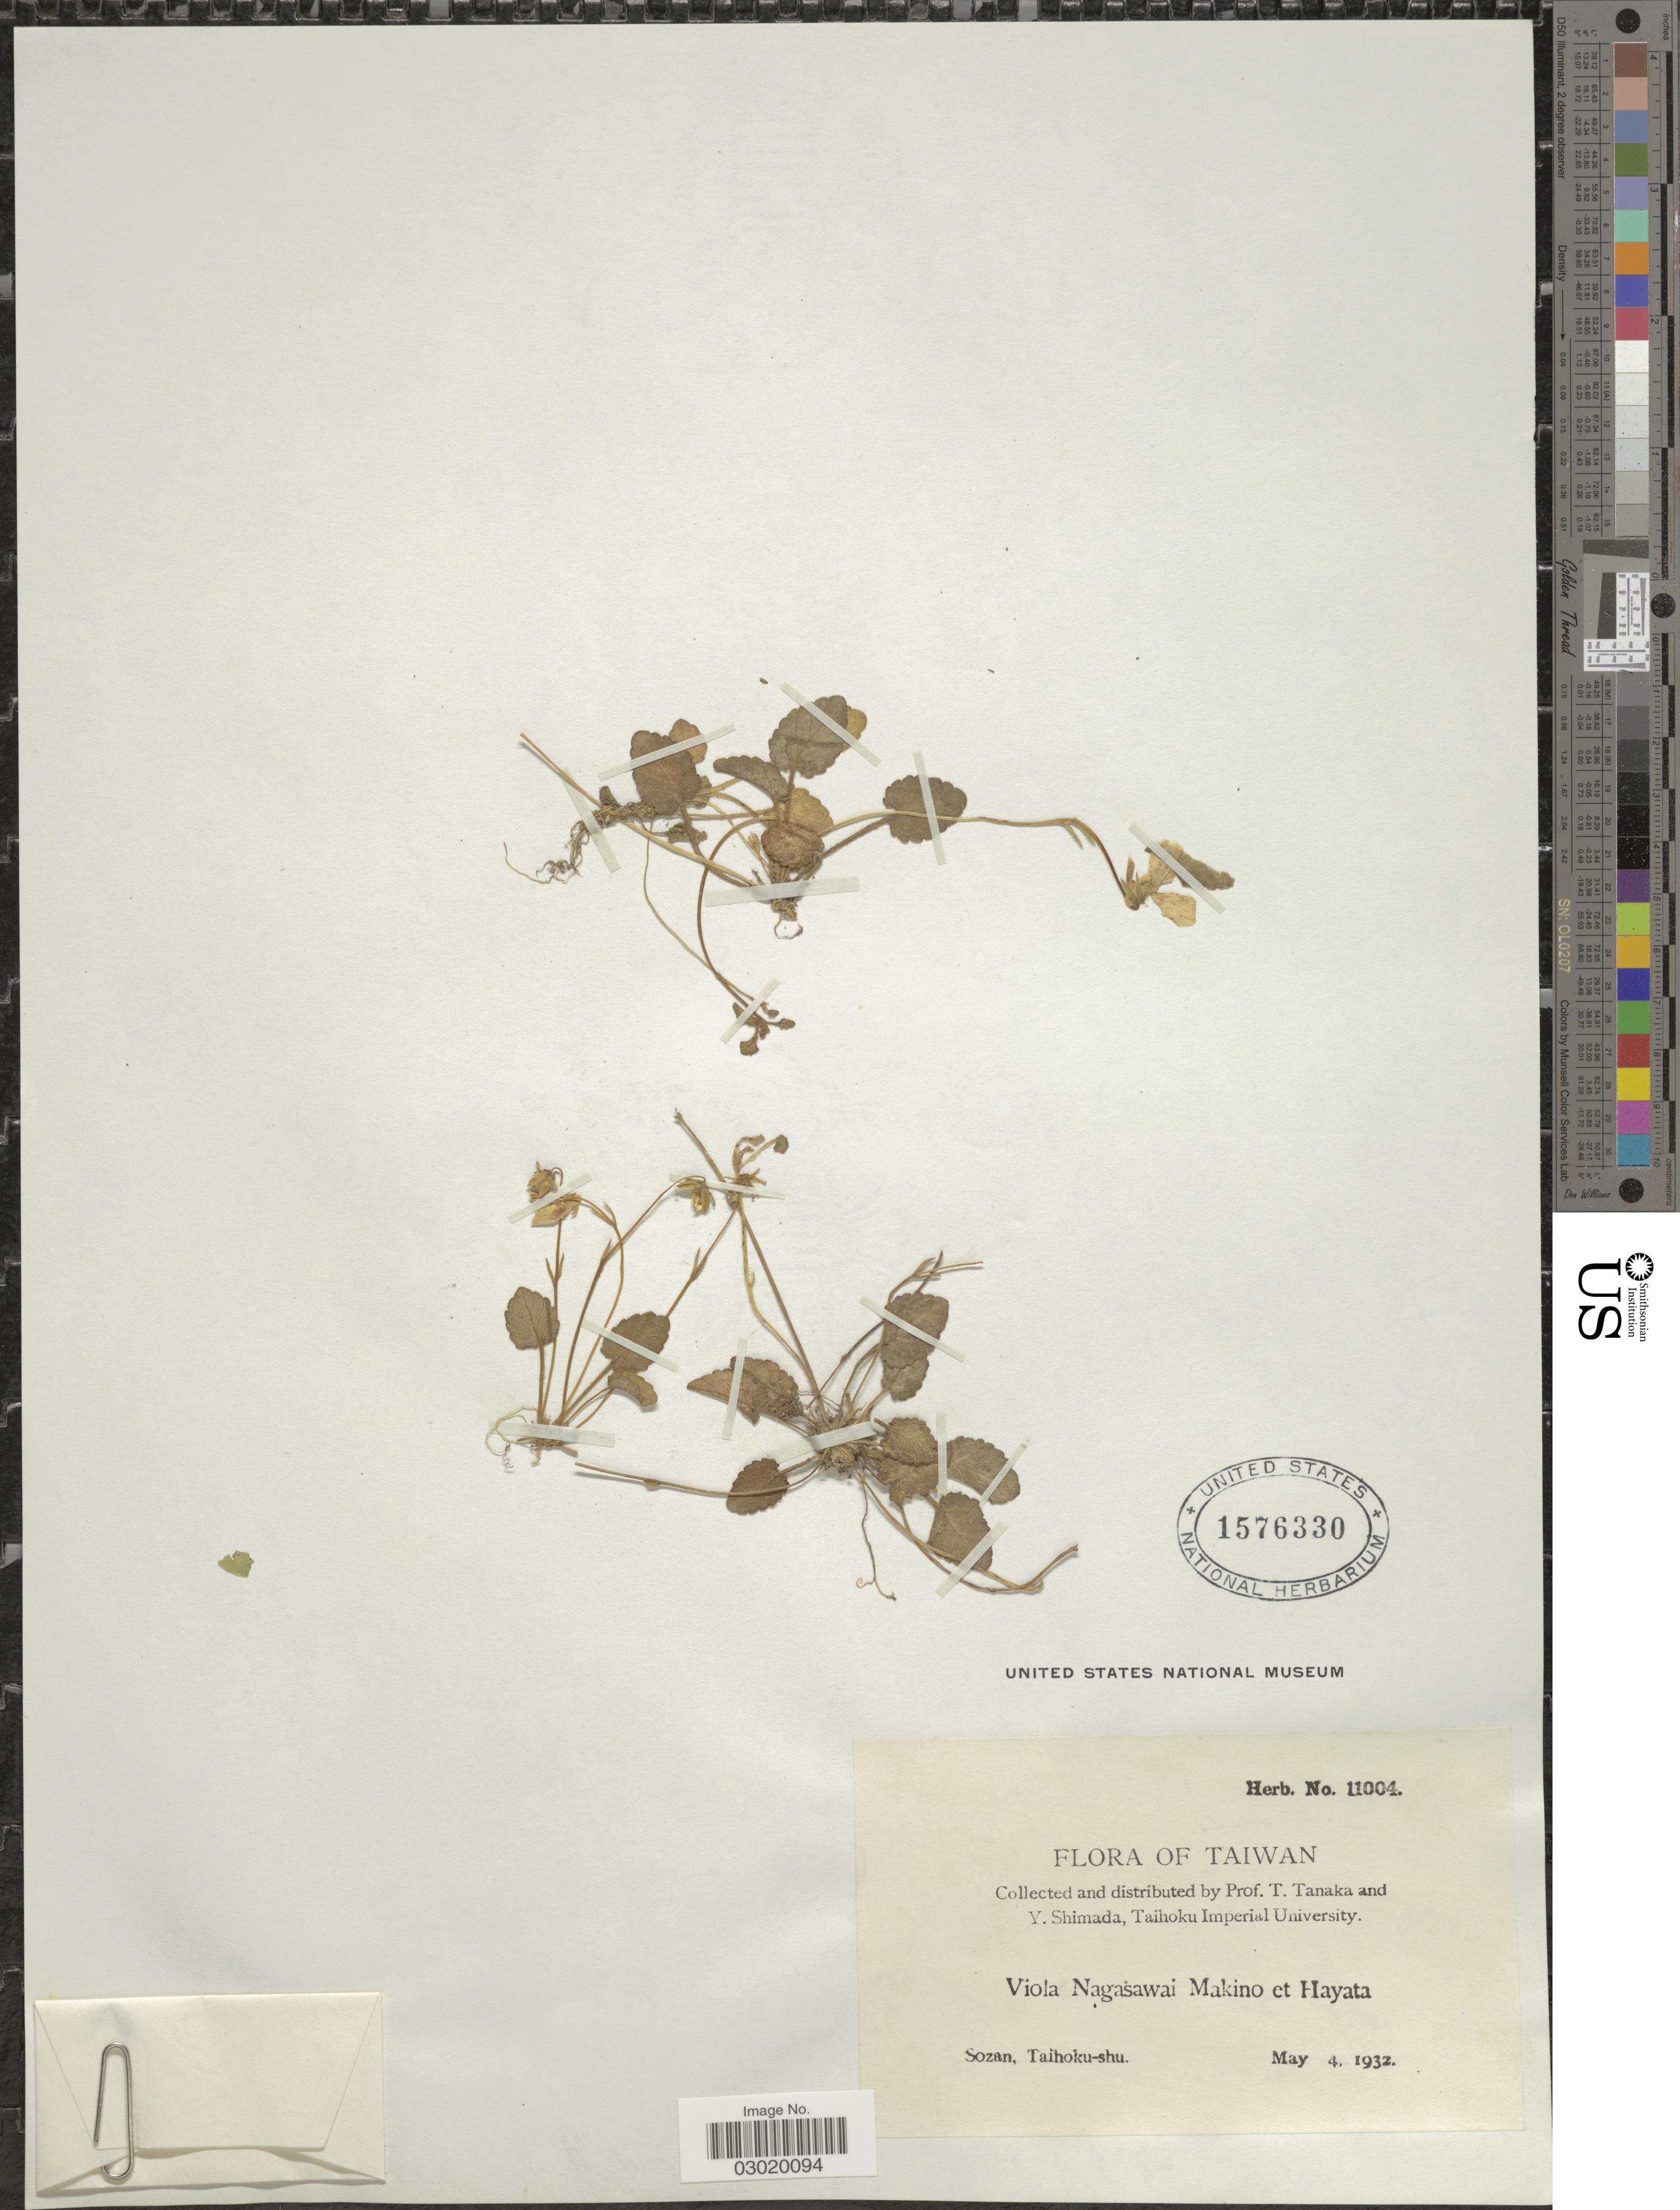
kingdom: Plantae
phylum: Tracheophyta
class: Magnoliopsida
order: Malpighiales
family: Violaceae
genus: Viola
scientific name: Viola nagasawae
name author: Makino & Hayata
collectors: T. Tanaka & Y. Shimada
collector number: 11004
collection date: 1932-05-04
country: Taiwan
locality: Sozan, Taihoku-shu.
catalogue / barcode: US 1576330